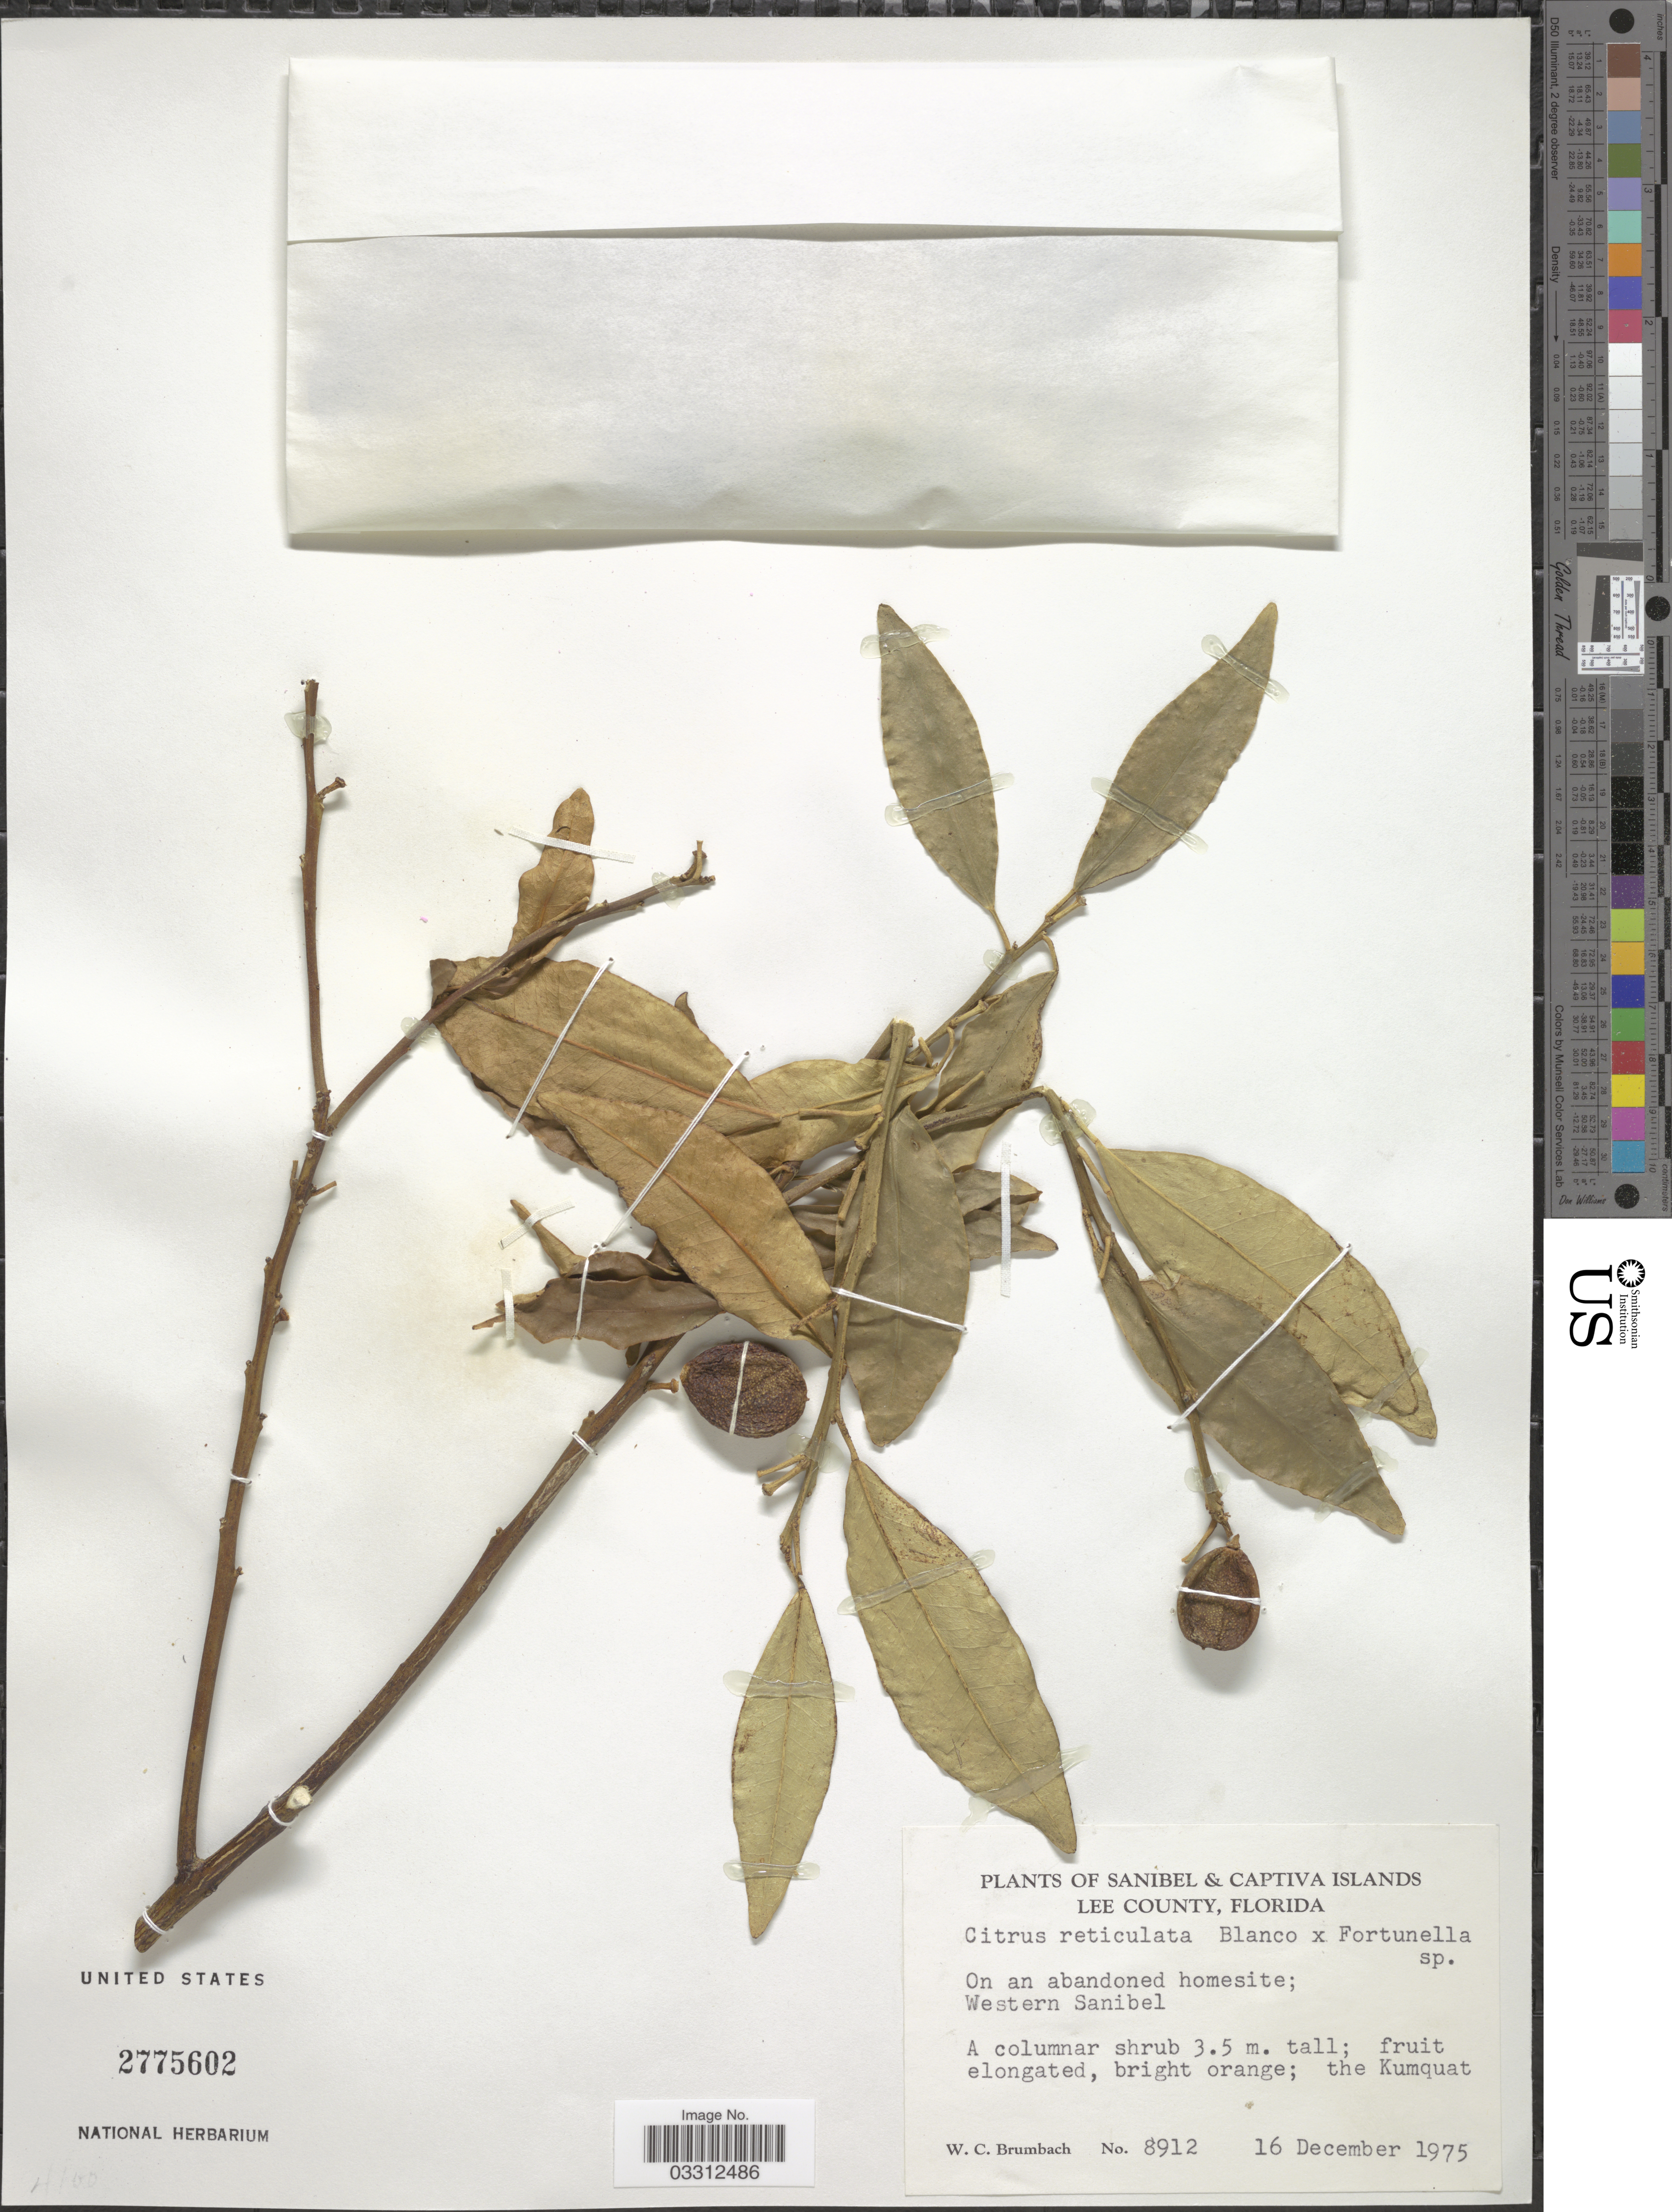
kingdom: Plantae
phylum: Tracheophyta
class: Magnoliopsida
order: Sapindales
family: Rutaceae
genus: Citrus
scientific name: Citrus reticulata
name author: Blanco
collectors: W. C. Brumbach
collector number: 8912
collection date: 1975-12-16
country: United States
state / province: Florida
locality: Sanibel & Captiva Islands. Lee County. Western Sanibel.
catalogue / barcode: US 2775602